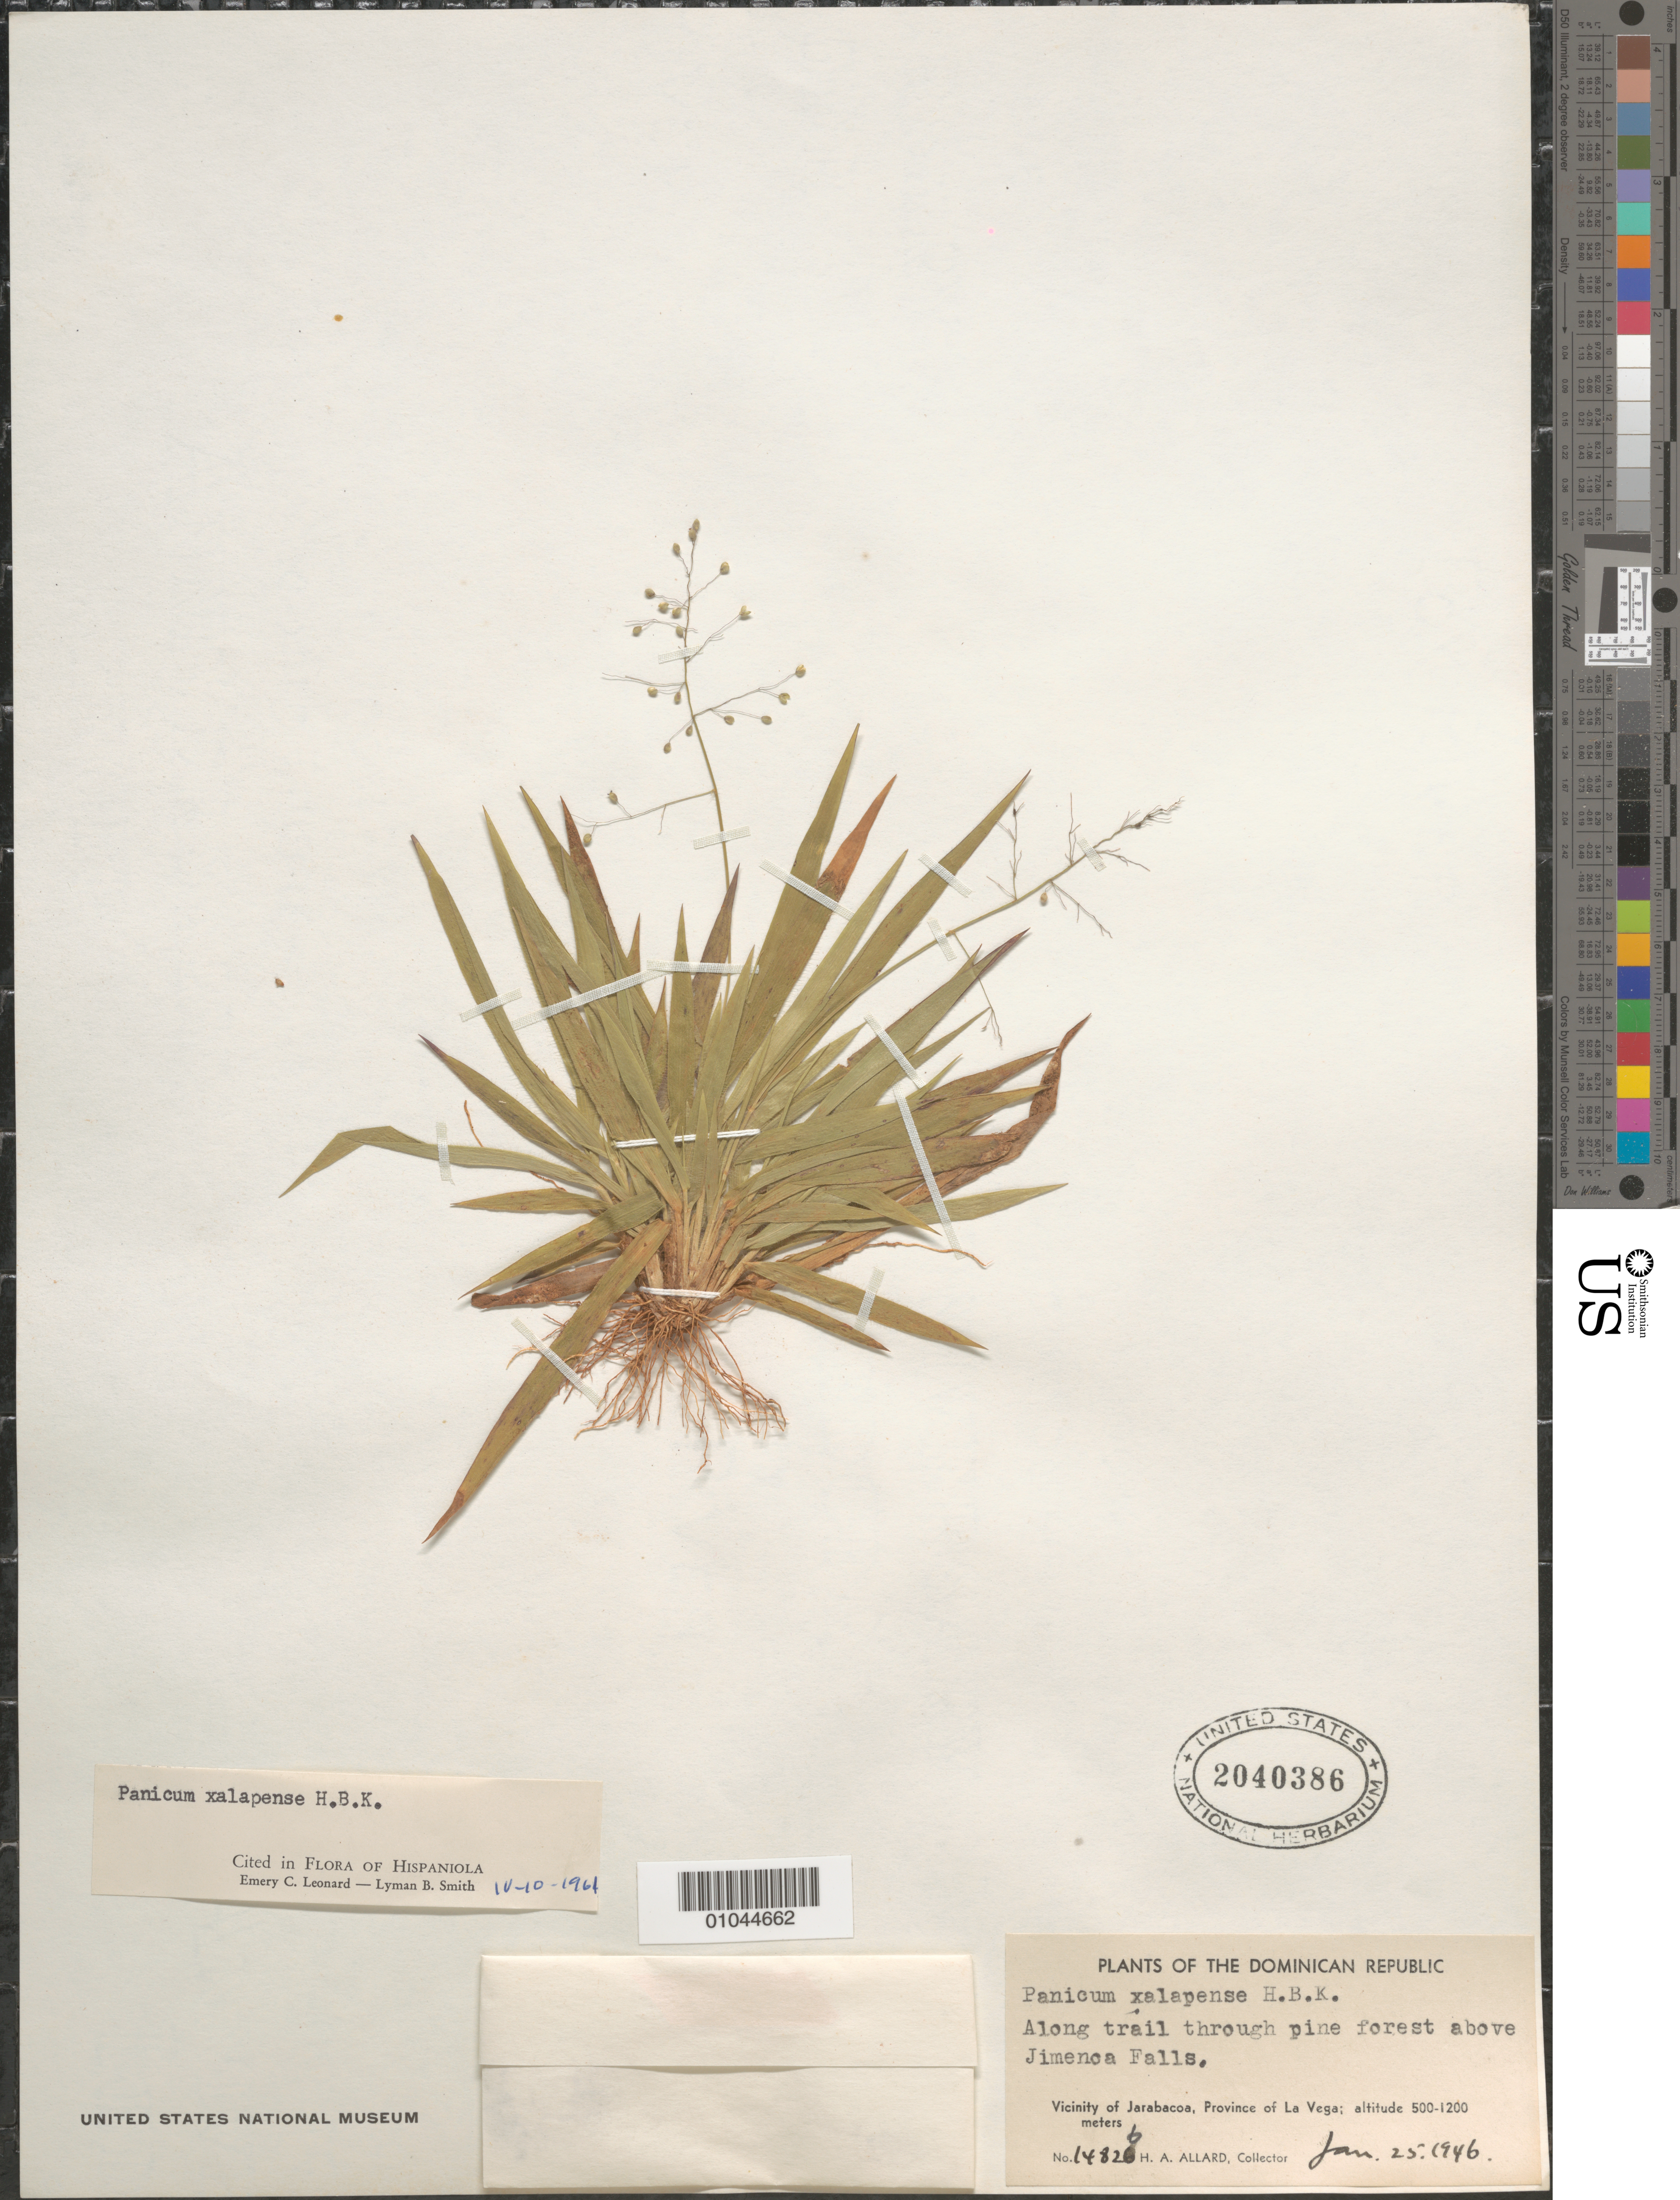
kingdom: Plantae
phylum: Tracheophyta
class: Liliopsida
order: Poales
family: Poaceae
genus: Panicum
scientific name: Panicum xalapense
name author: Kunth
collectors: H. A. Allard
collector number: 14826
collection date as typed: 25 Jan 1946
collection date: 1946-01-25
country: Dominican Republic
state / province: La Vega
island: Hispaniola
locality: Vicinity of Jarabacoa, above Jimenoa Falls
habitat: along trail through pine forest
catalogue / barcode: US 2040386